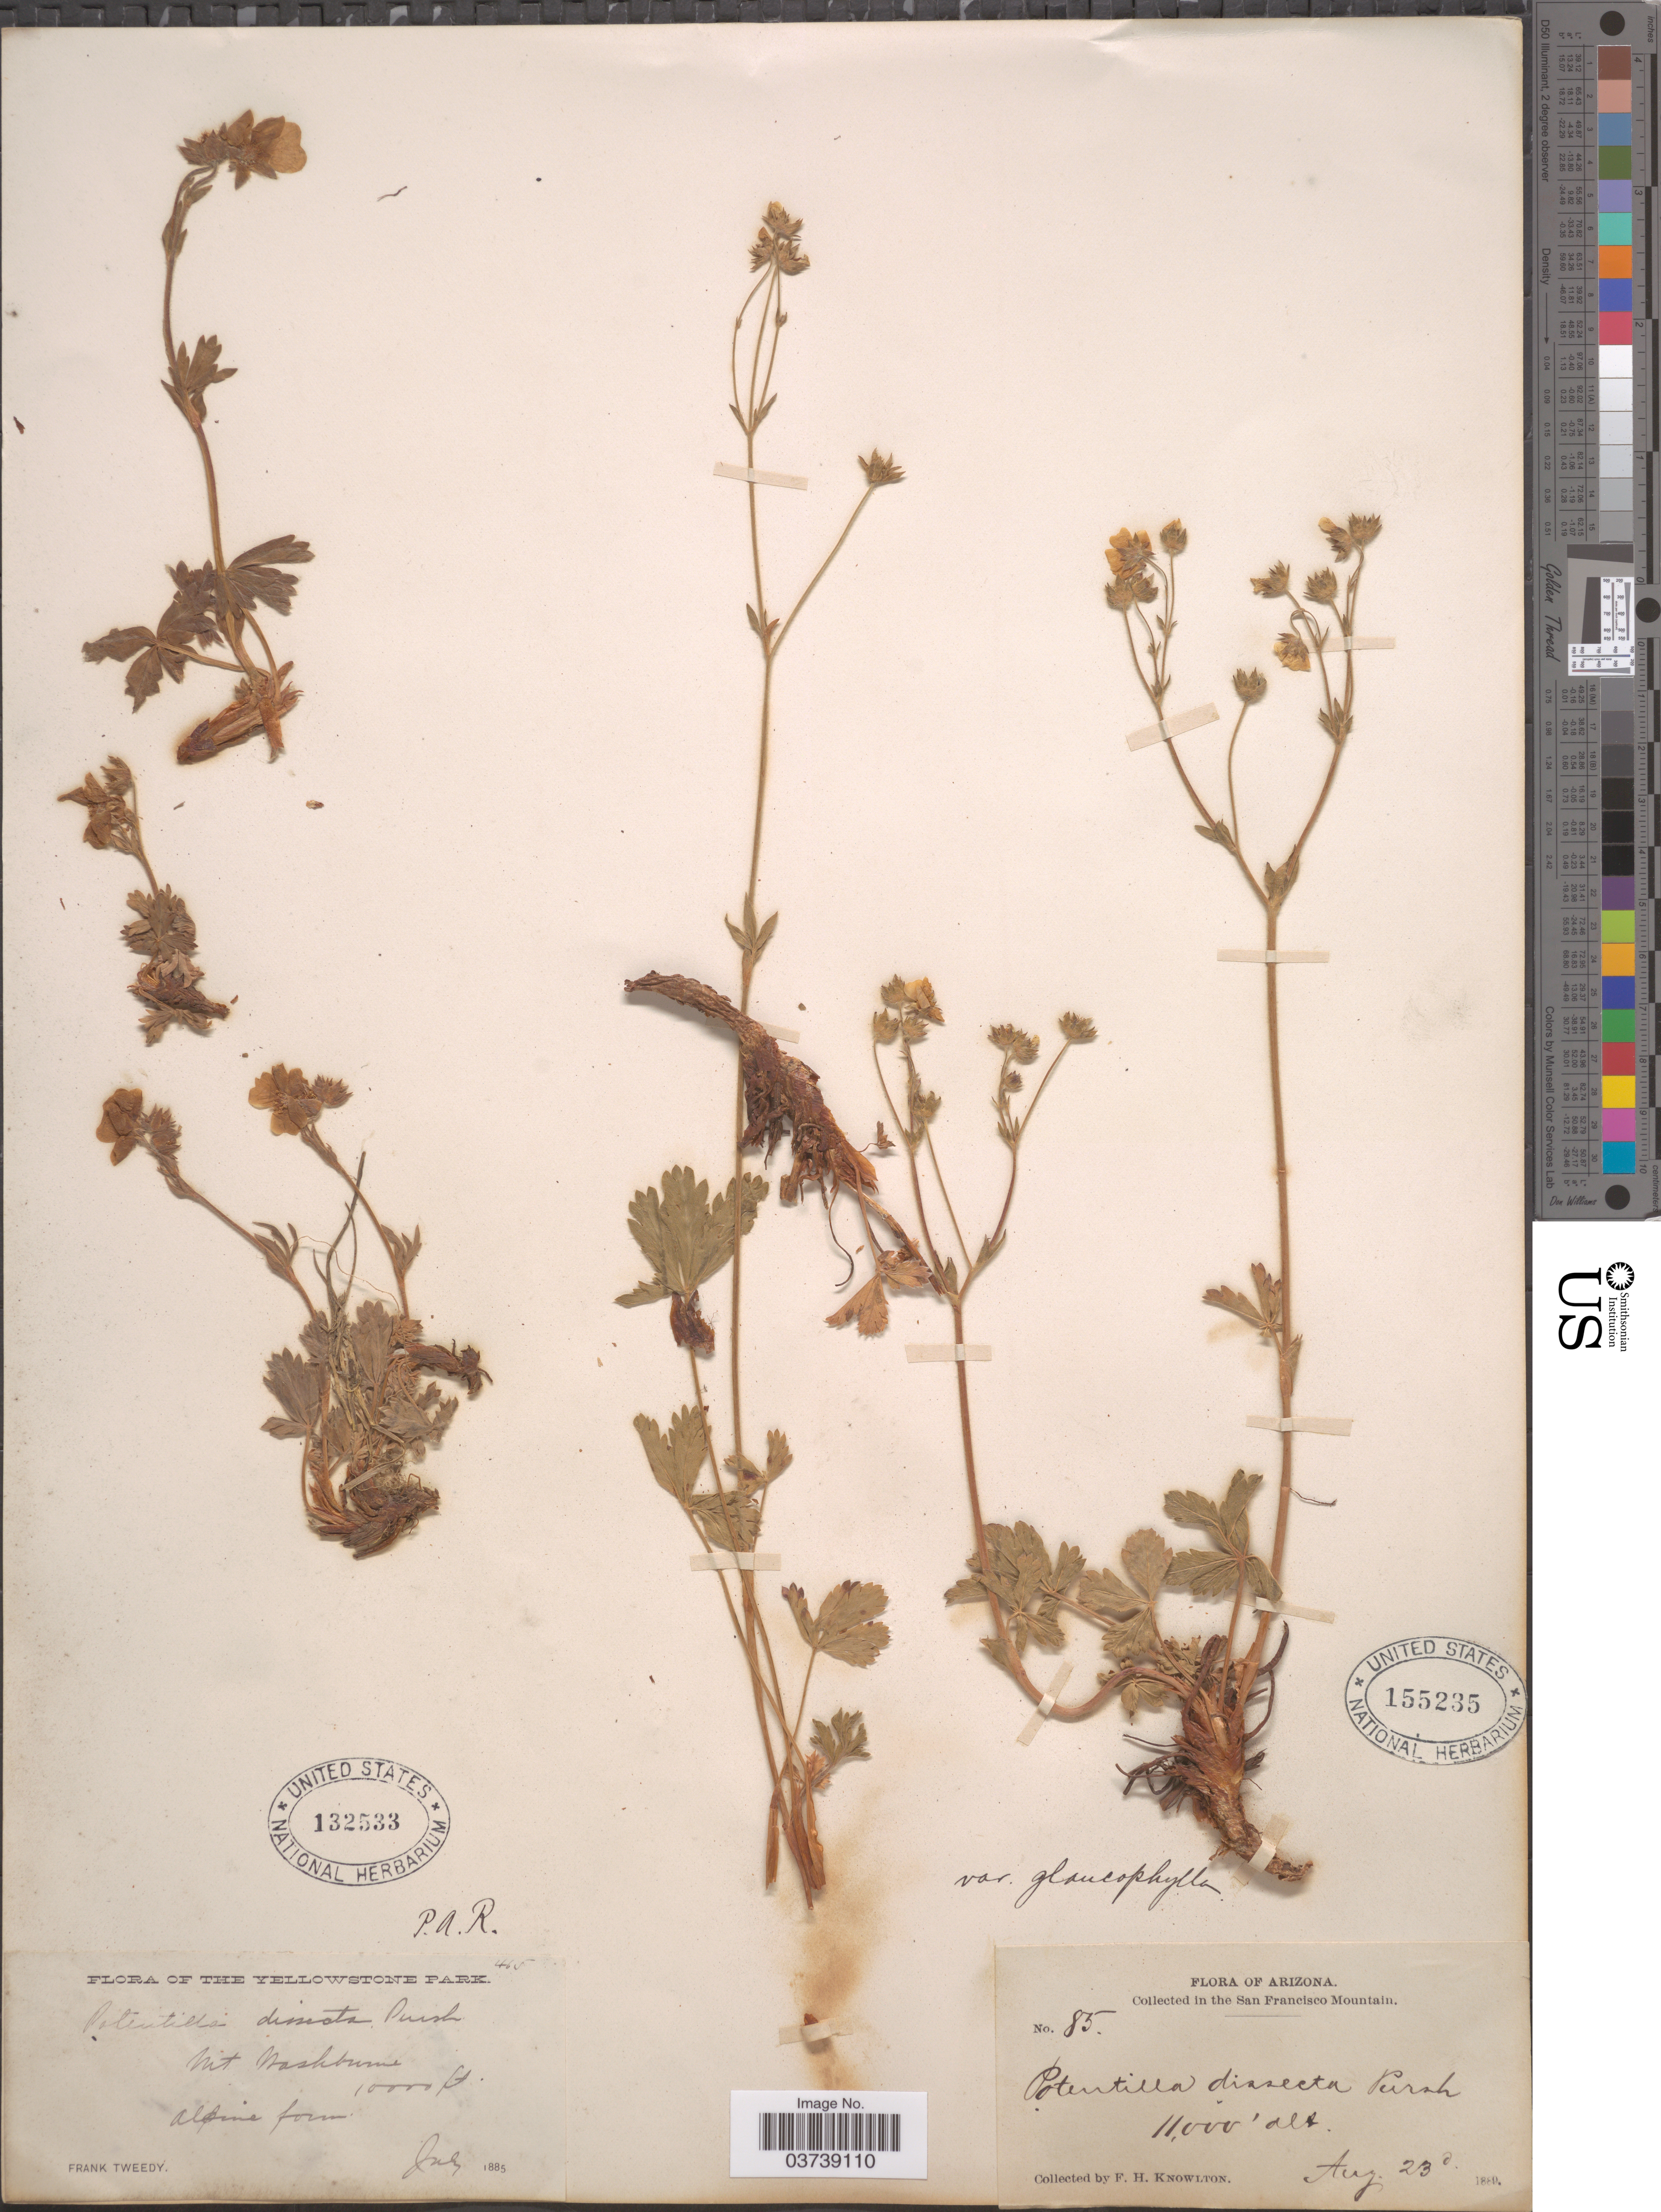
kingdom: Plantae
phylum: Tracheophyta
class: Magnoliopsida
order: Rosales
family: Rosaceae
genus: Potentilla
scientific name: Potentilla diversifolia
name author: Lehm.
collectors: F. Tweedy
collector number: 465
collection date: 1885-07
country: United States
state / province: Wyoming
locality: The Yellowstone Park. Mt. Washburne.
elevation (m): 3048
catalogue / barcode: US 132533